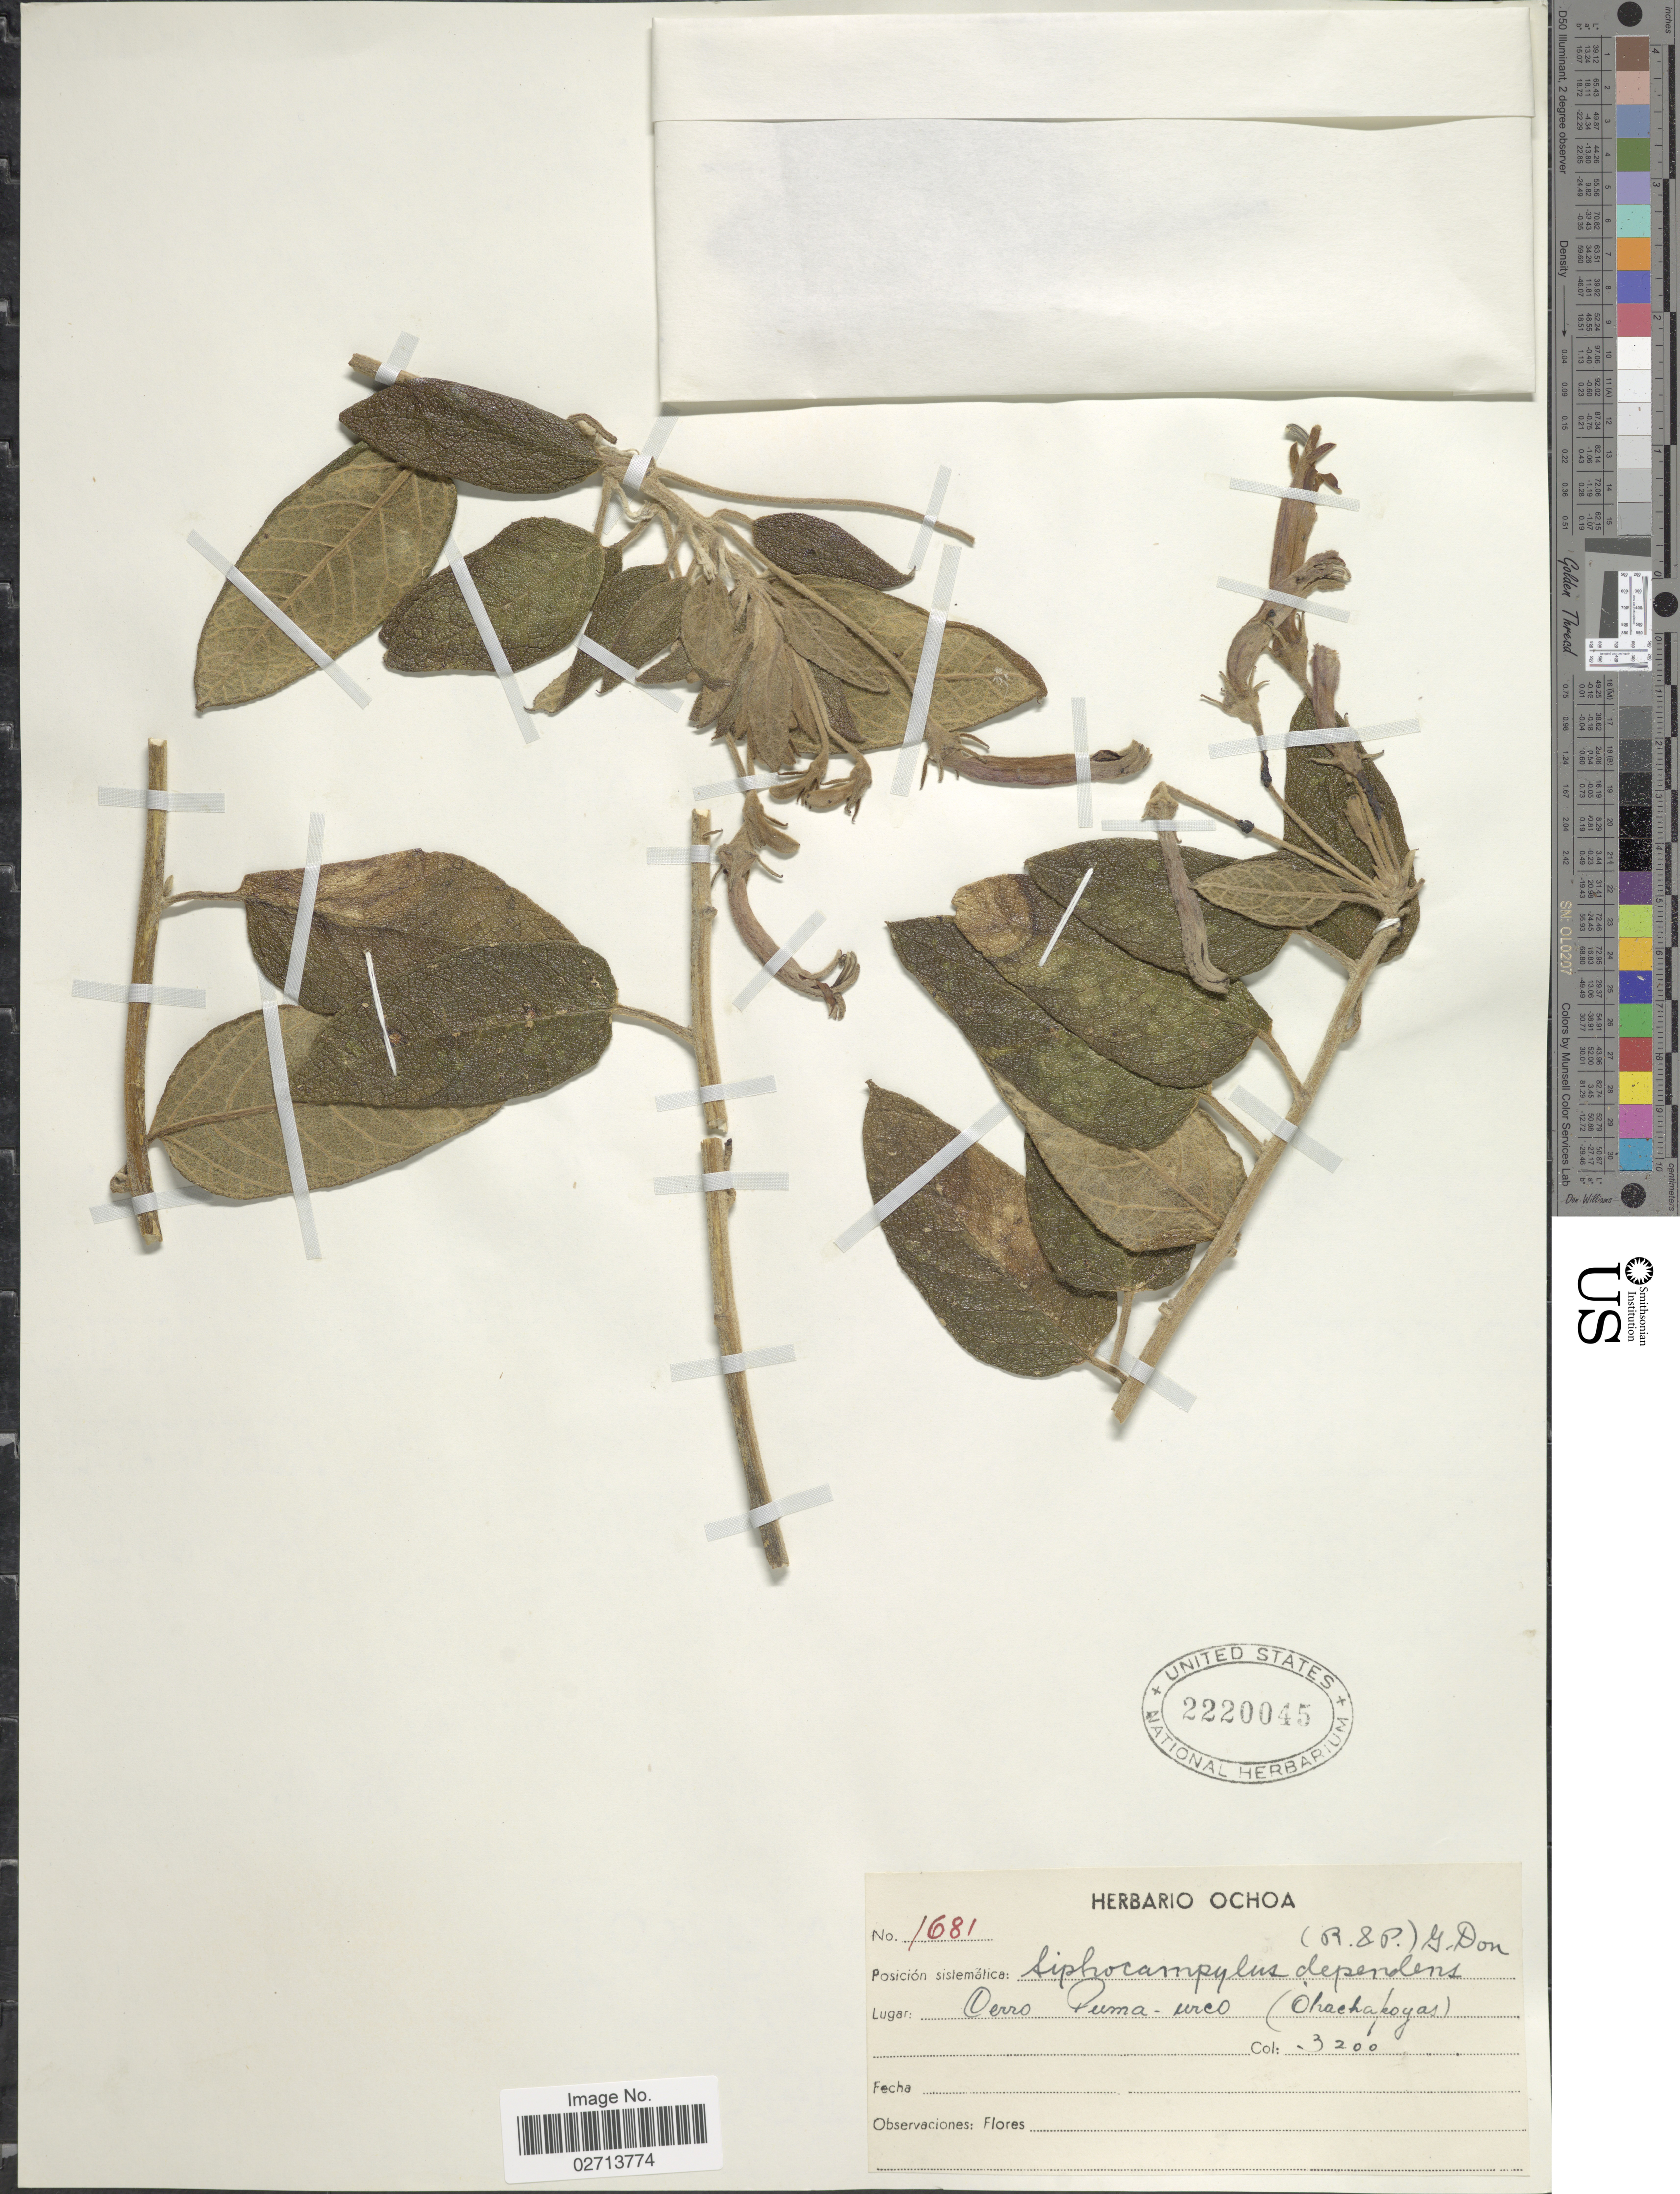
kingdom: Plantae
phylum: Tracheophyta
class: Magnoliopsida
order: Asterales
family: Campanulaceae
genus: Siphocampylus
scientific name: Siphocampylus dependens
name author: G. Don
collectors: ex herb. Ochoa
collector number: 1681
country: Peru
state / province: Amazonas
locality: Cerro Puma-urco, (Chachapoyas)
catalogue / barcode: US 2220045